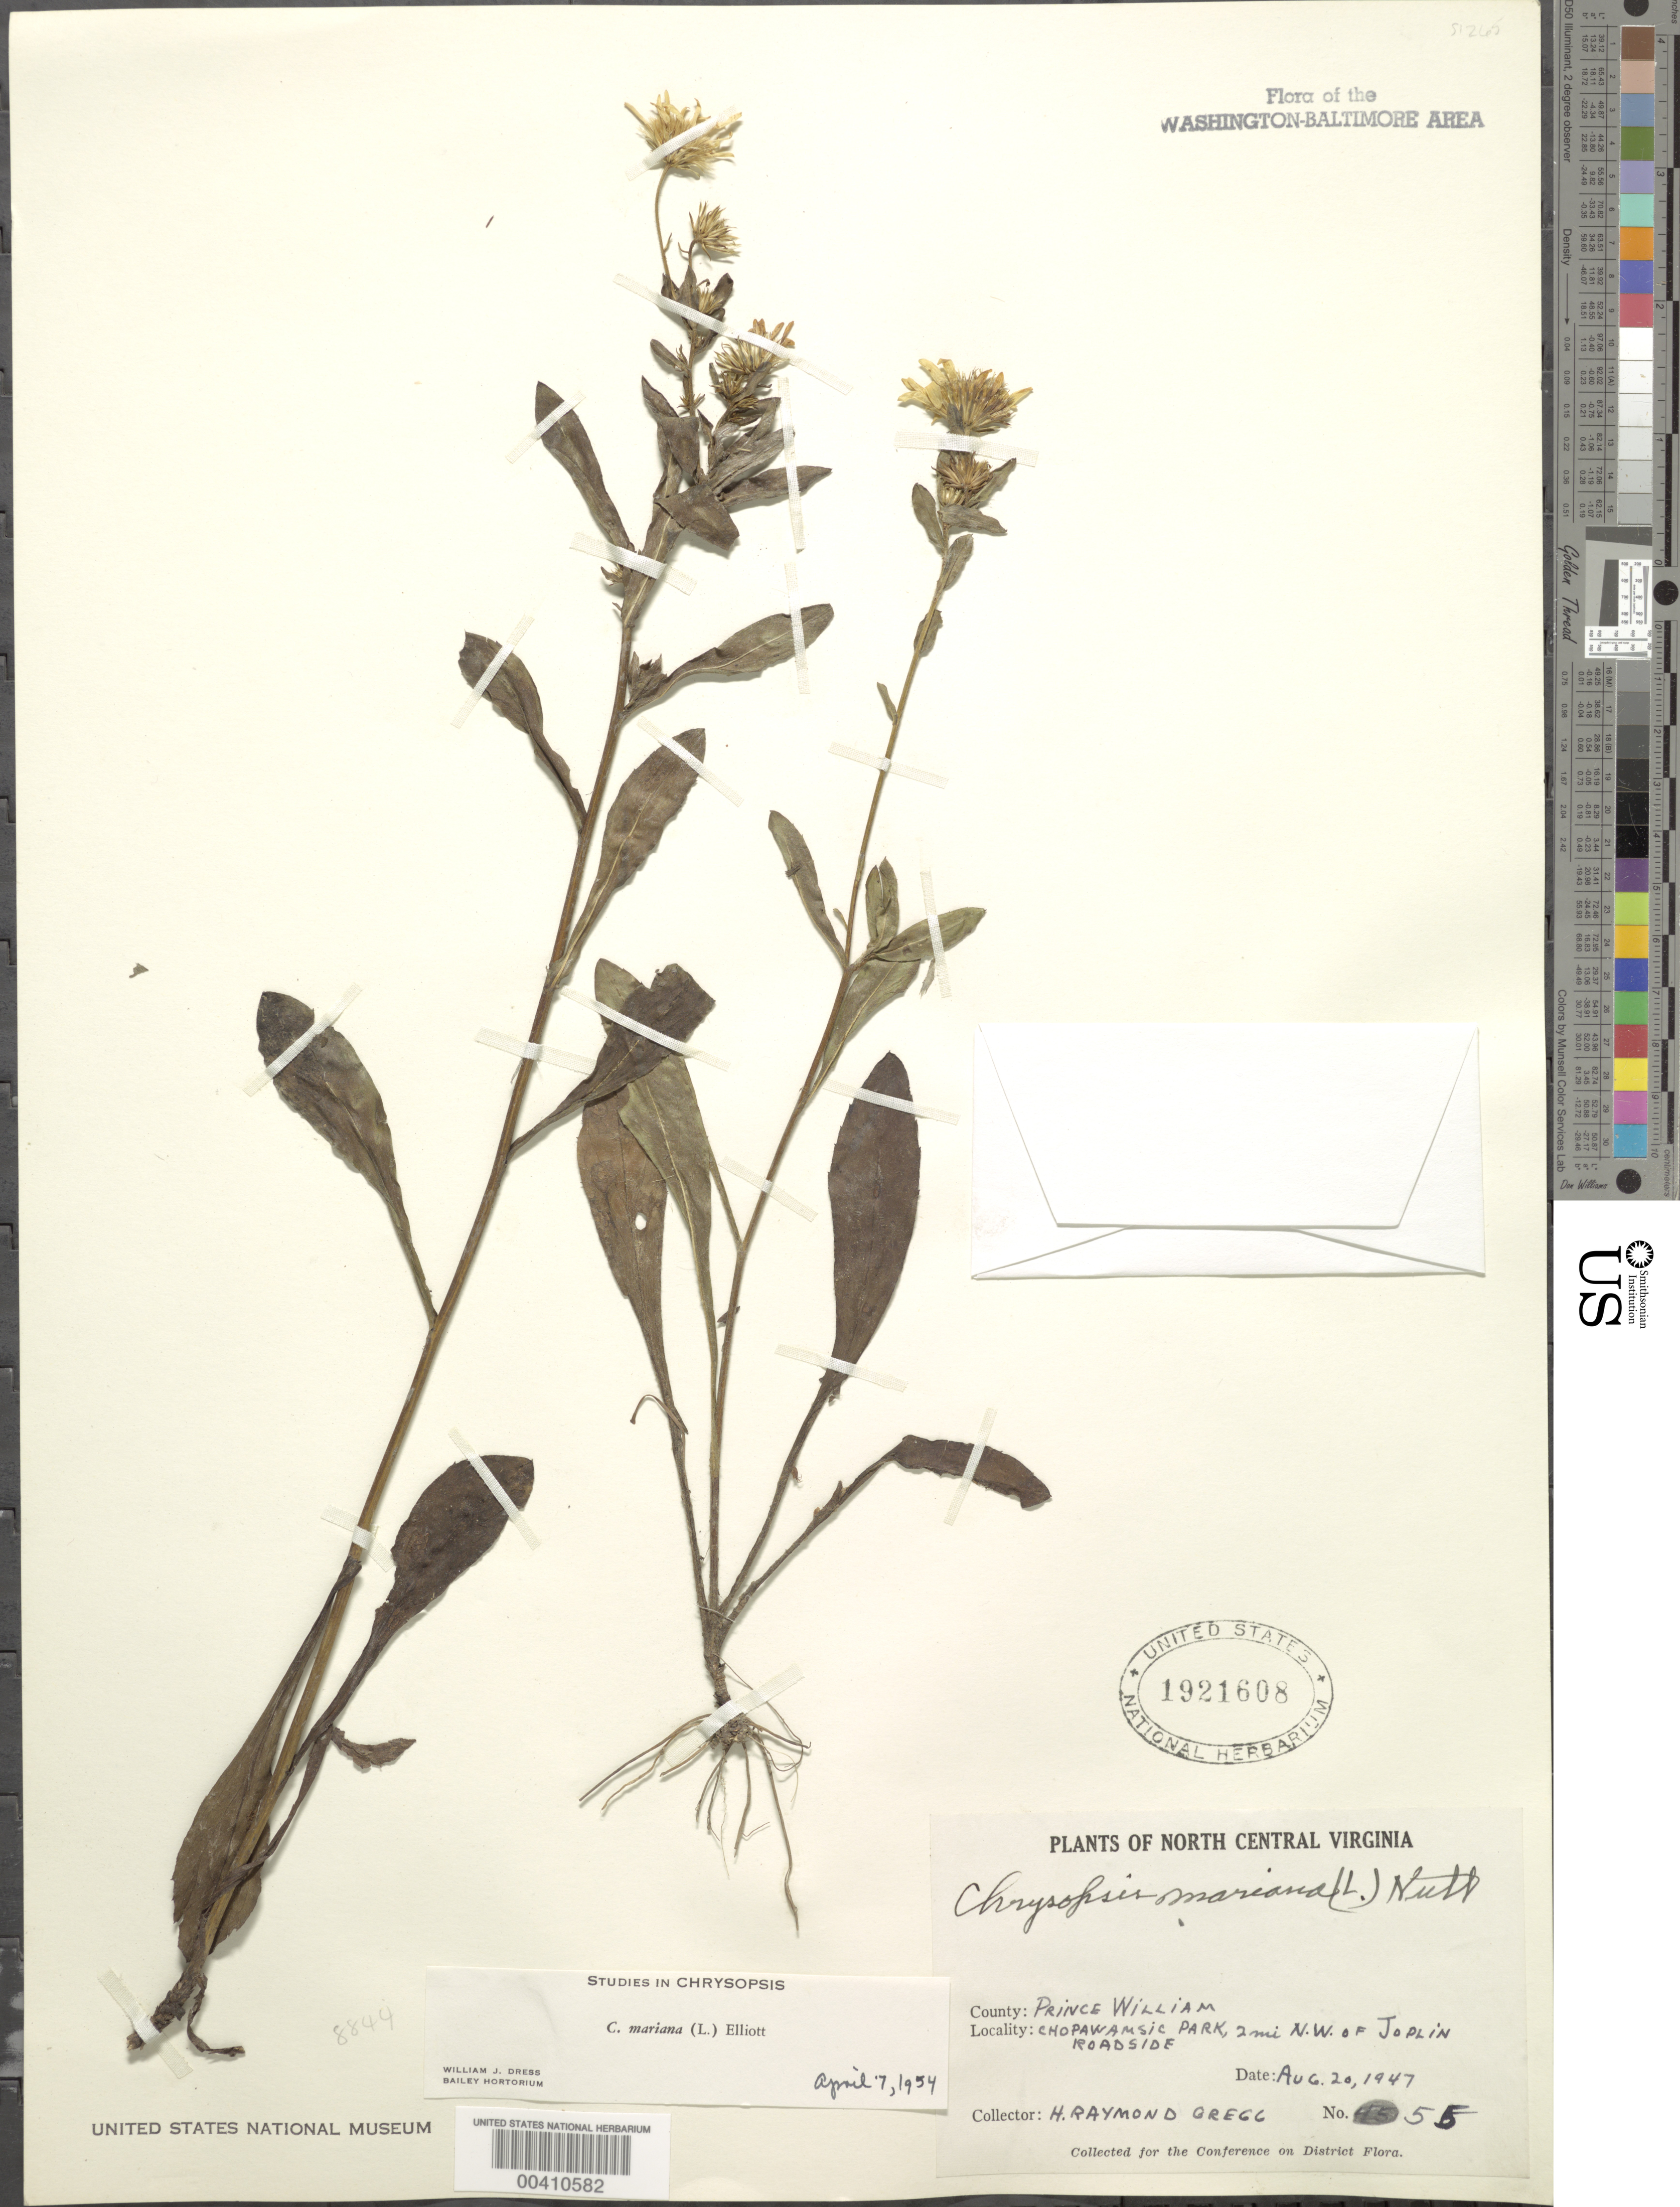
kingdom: Plantae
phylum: Tracheophyta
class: Magnoliopsida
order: Asterales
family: Asteraceae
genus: Chrysopsis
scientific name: Chrysopsis mariana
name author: (L.) Elliott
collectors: H. Gregg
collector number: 55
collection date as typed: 20 Aug 1947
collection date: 1947-08-20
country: United States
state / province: Virginia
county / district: Prince William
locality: Chopawamsic Park off Joplin Road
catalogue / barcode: US 1921608